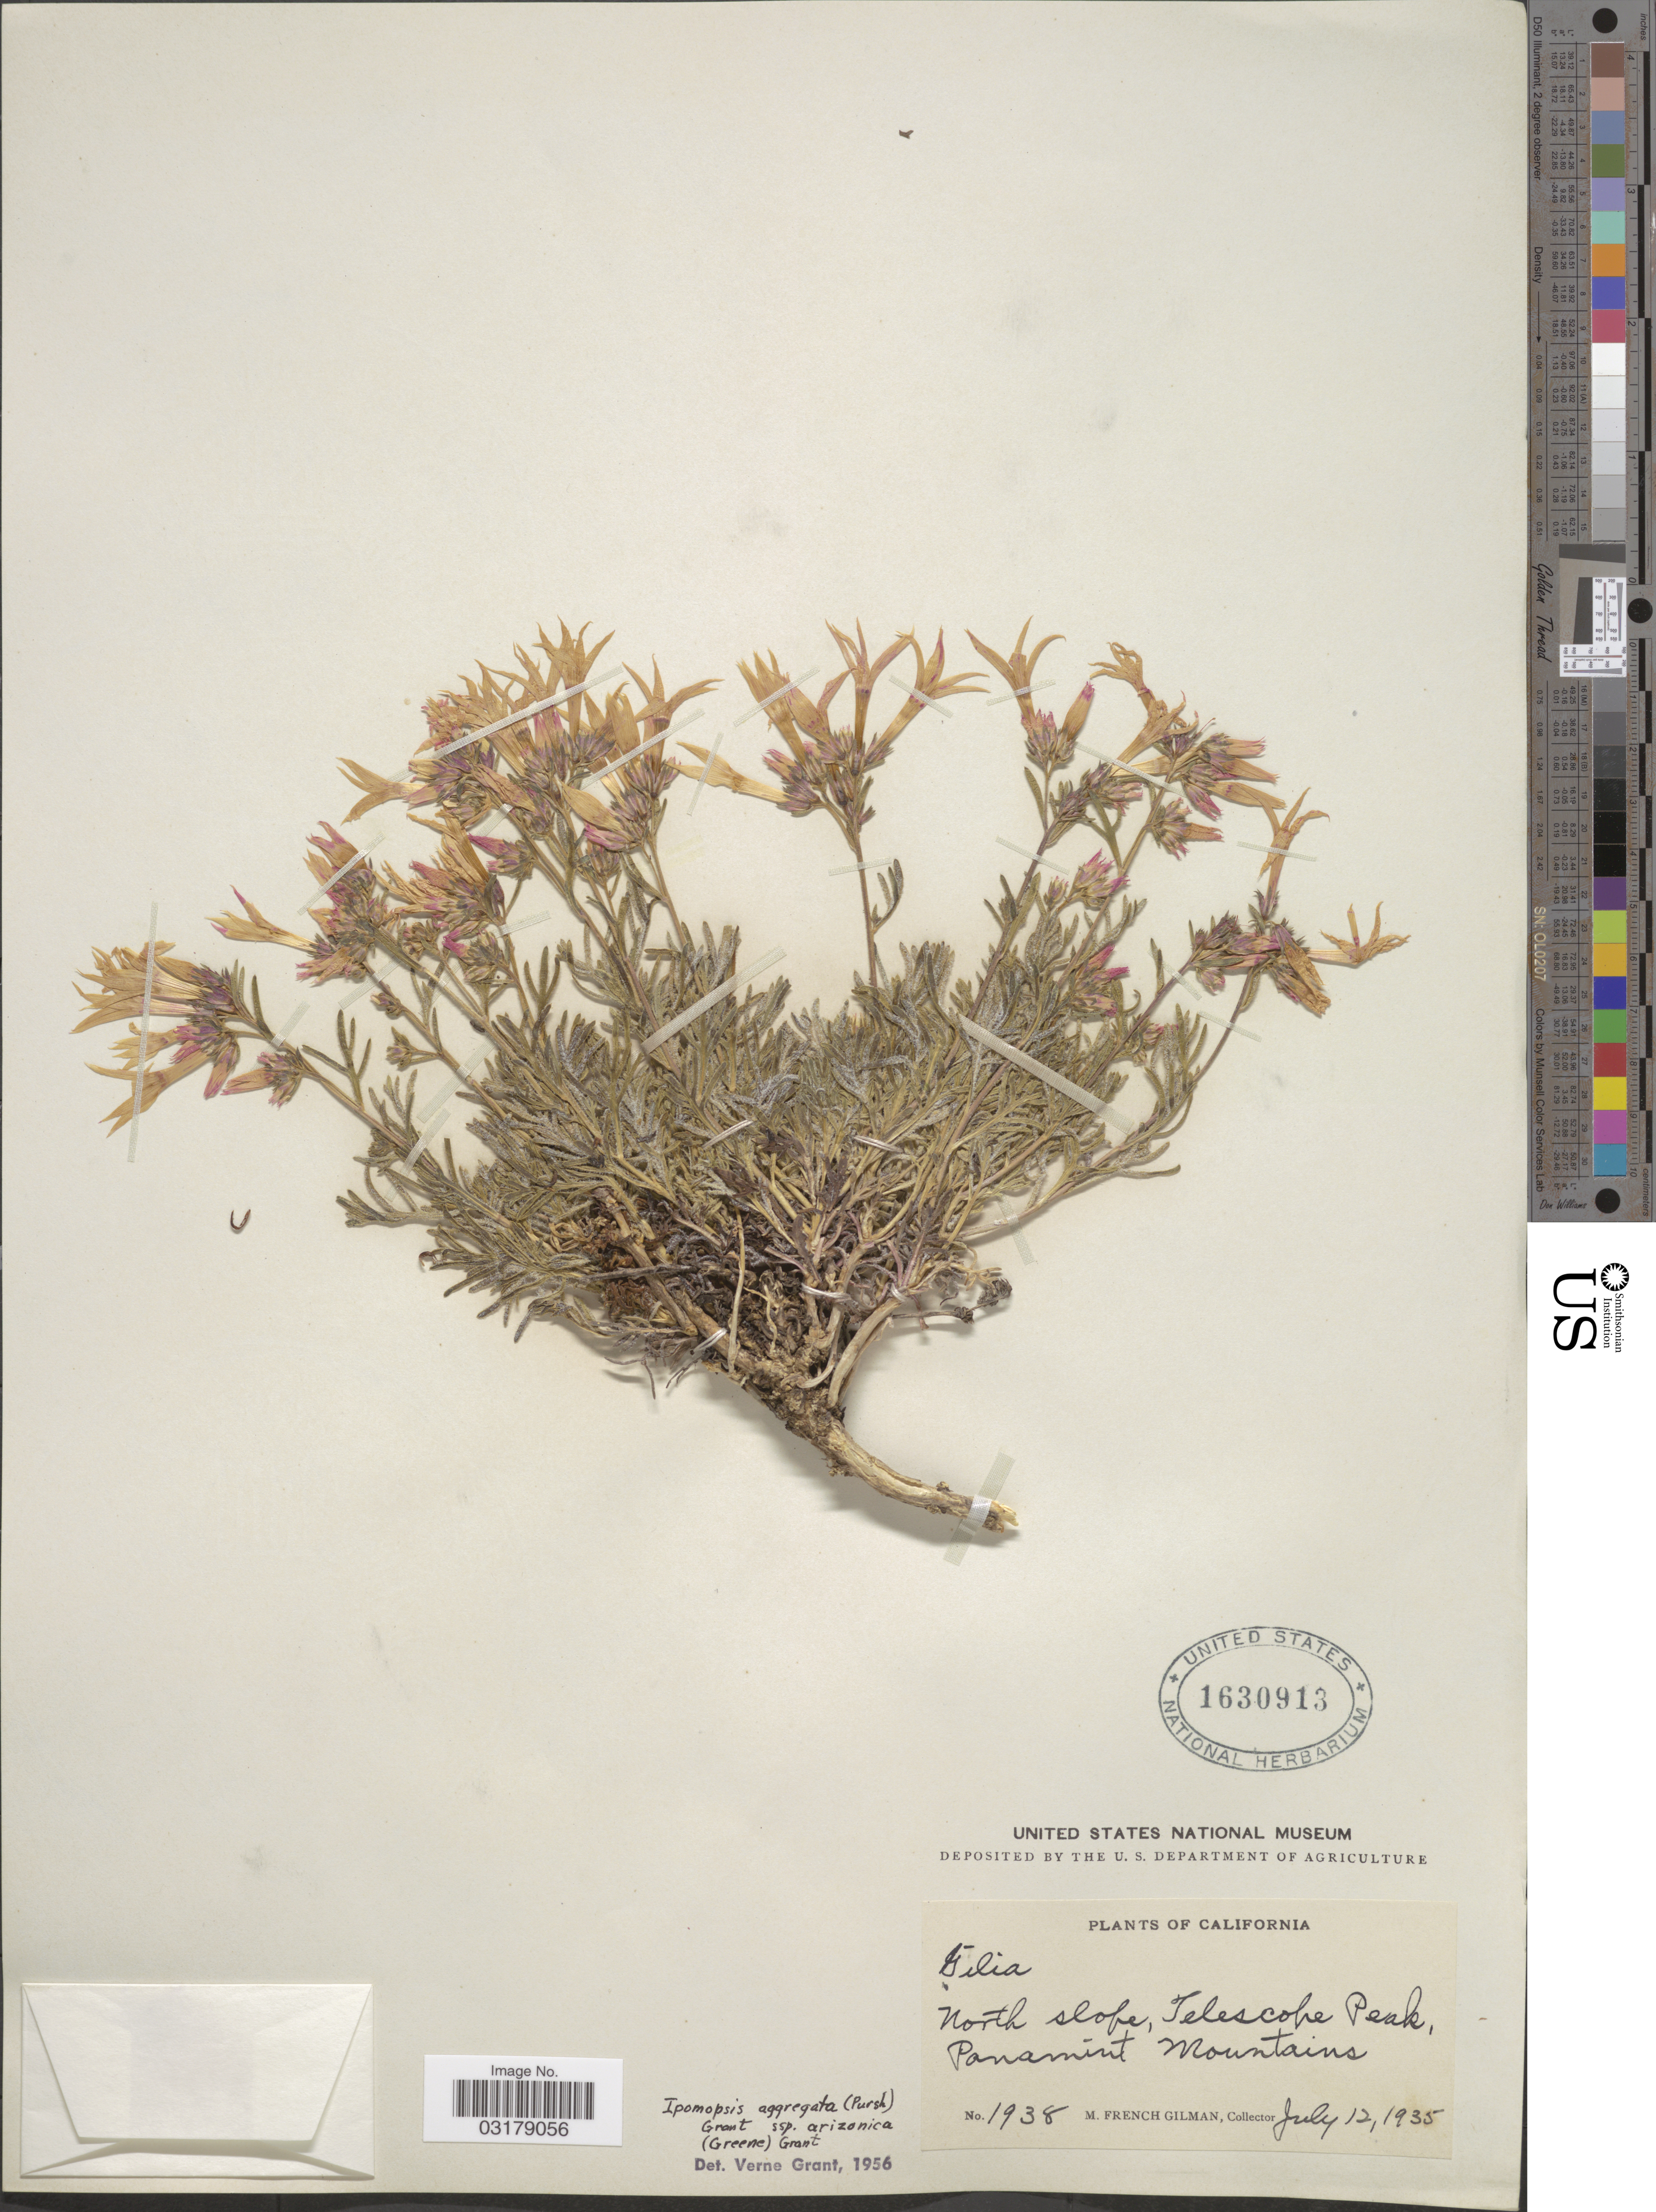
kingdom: Plantae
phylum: Tracheophyta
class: Magnoliopsida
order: Ericales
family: Polemoniaceae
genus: Ipomopsis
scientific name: Ipomopsis aggregata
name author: (Pursh) V.E. Grant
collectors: M. F. Gilman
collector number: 1938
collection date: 1935-07-12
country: United States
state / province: California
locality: North slope, Telescope Peak, Panamint Mountains.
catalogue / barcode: US 1630913